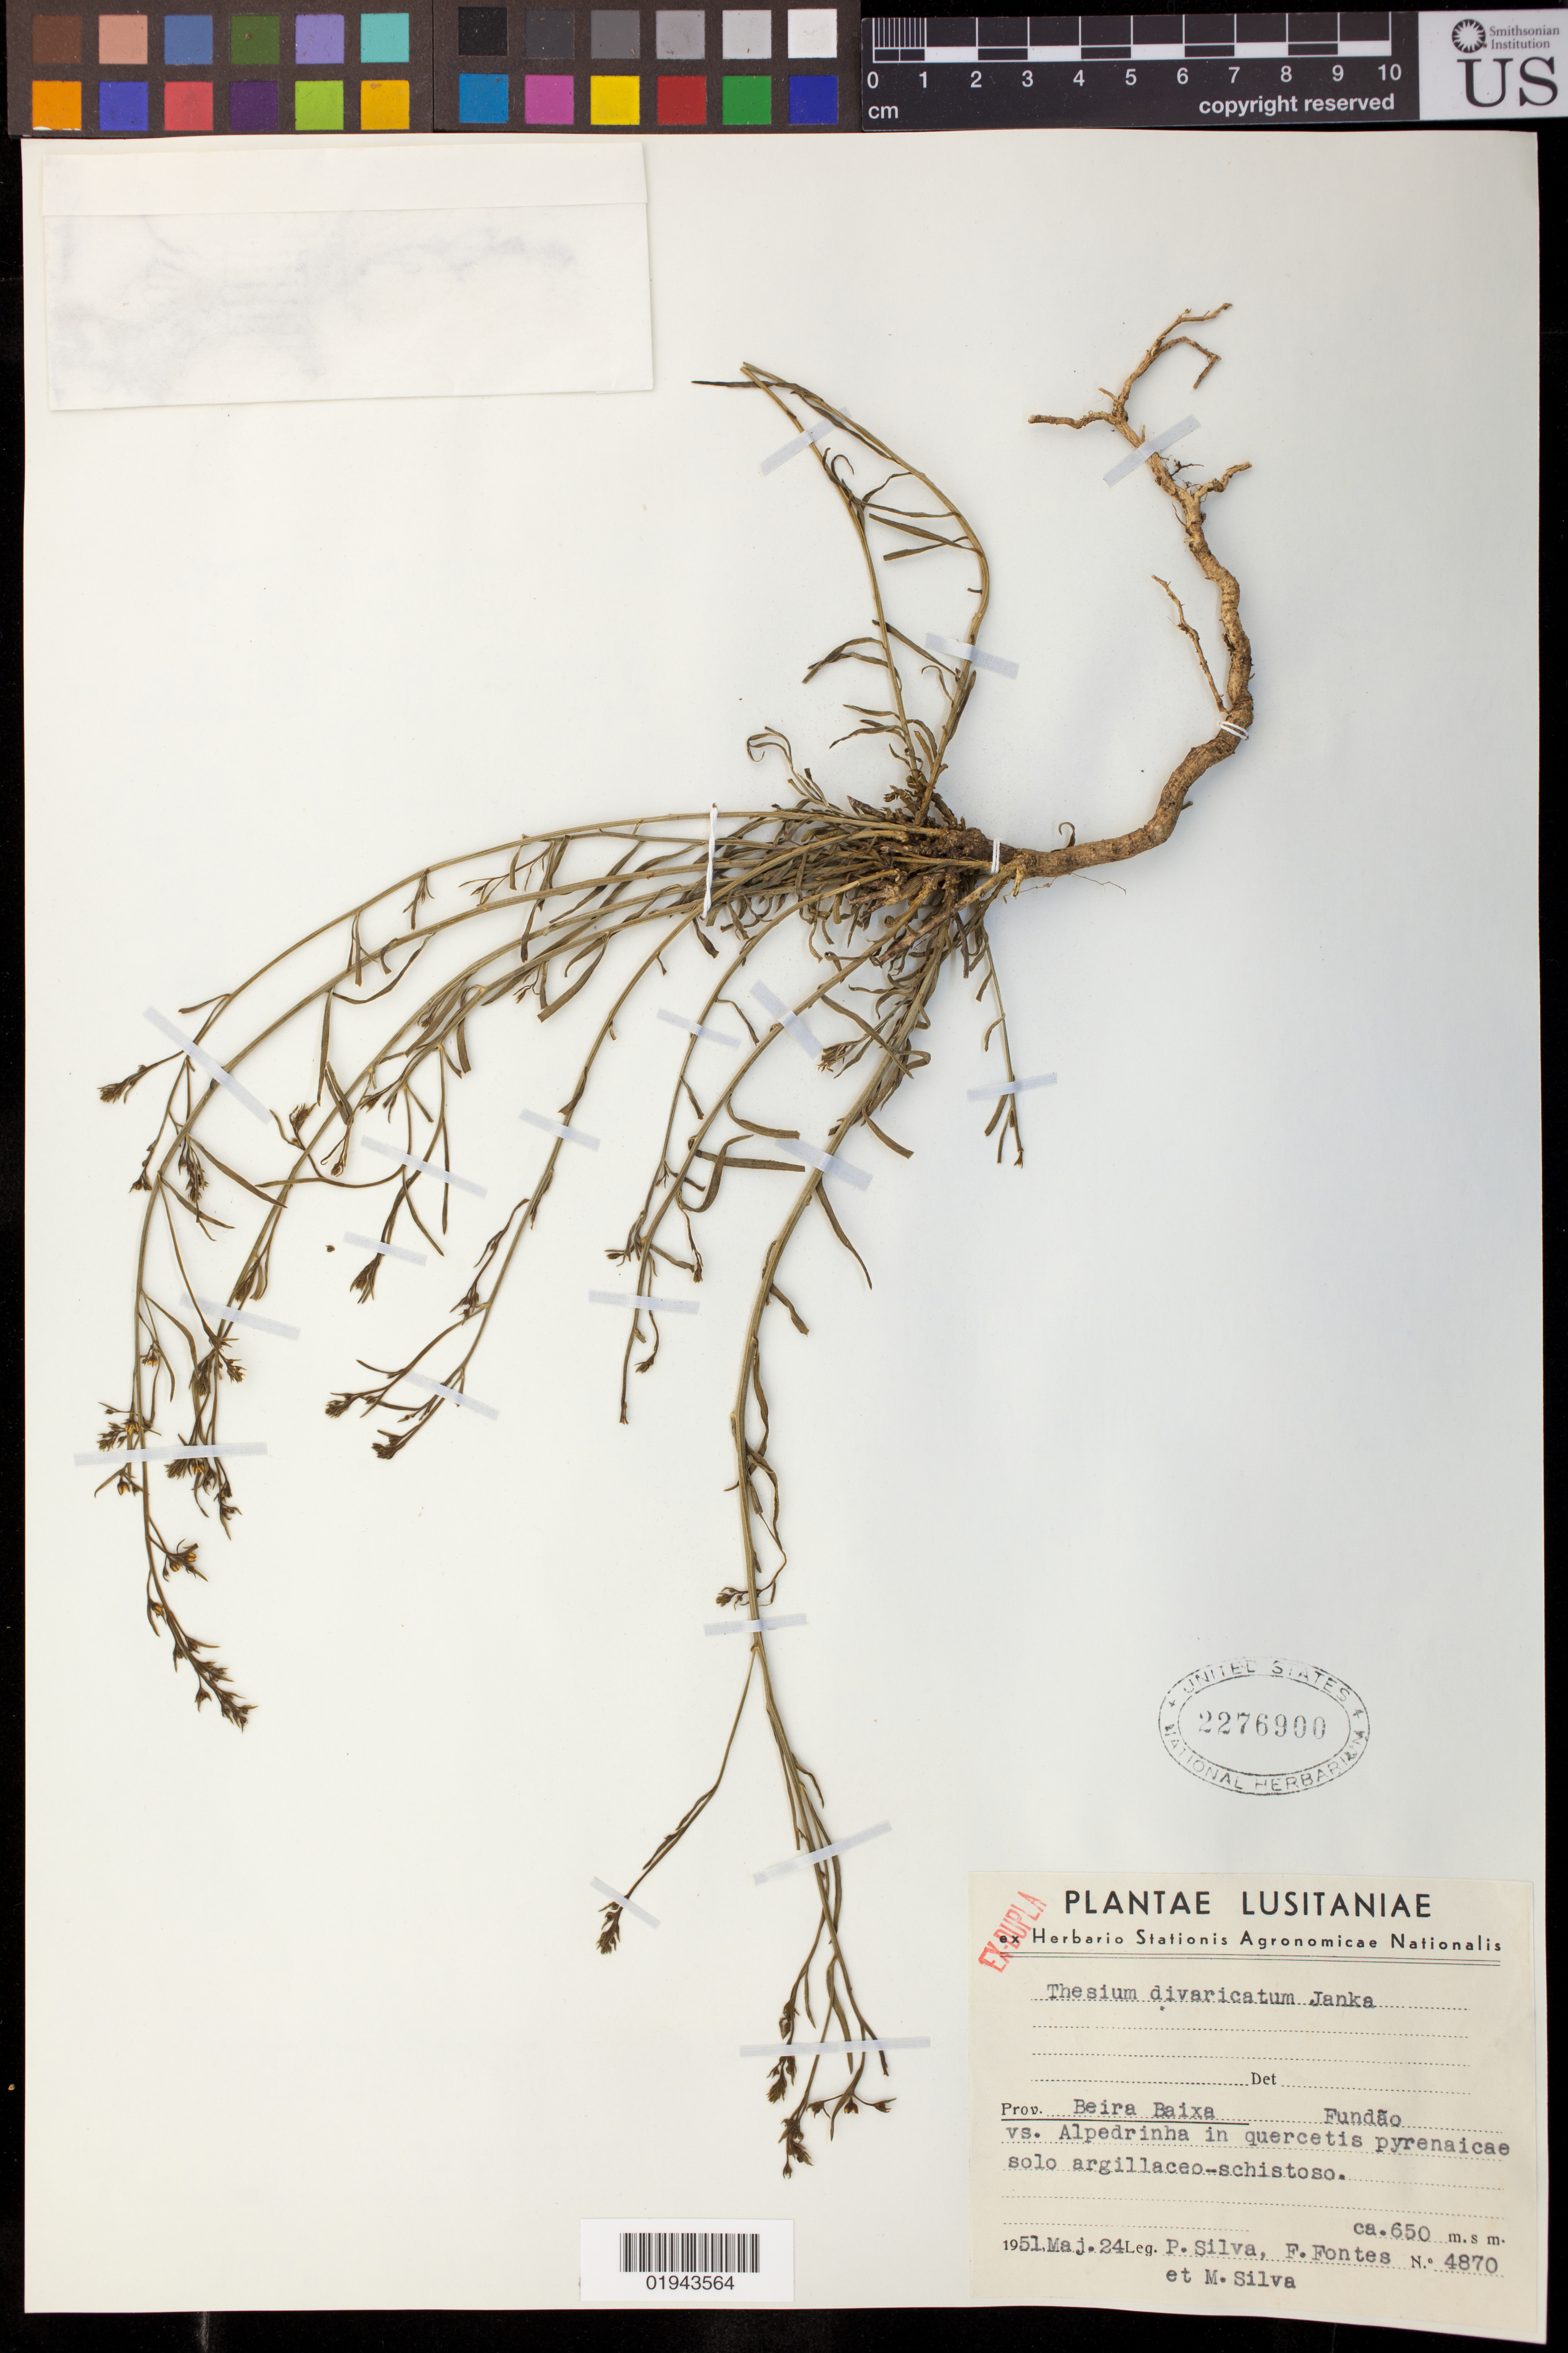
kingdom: Plantae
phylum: Tracheophyta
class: Magnoliopsida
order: Santalales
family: Thesiaceae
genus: Thesium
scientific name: Thesium divaricatum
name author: Jan ex Mert. & W.D.J. Koch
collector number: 4870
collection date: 1951-05-24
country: Portugal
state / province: Castelo Branco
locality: Beira Baixa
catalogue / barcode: US 2276900